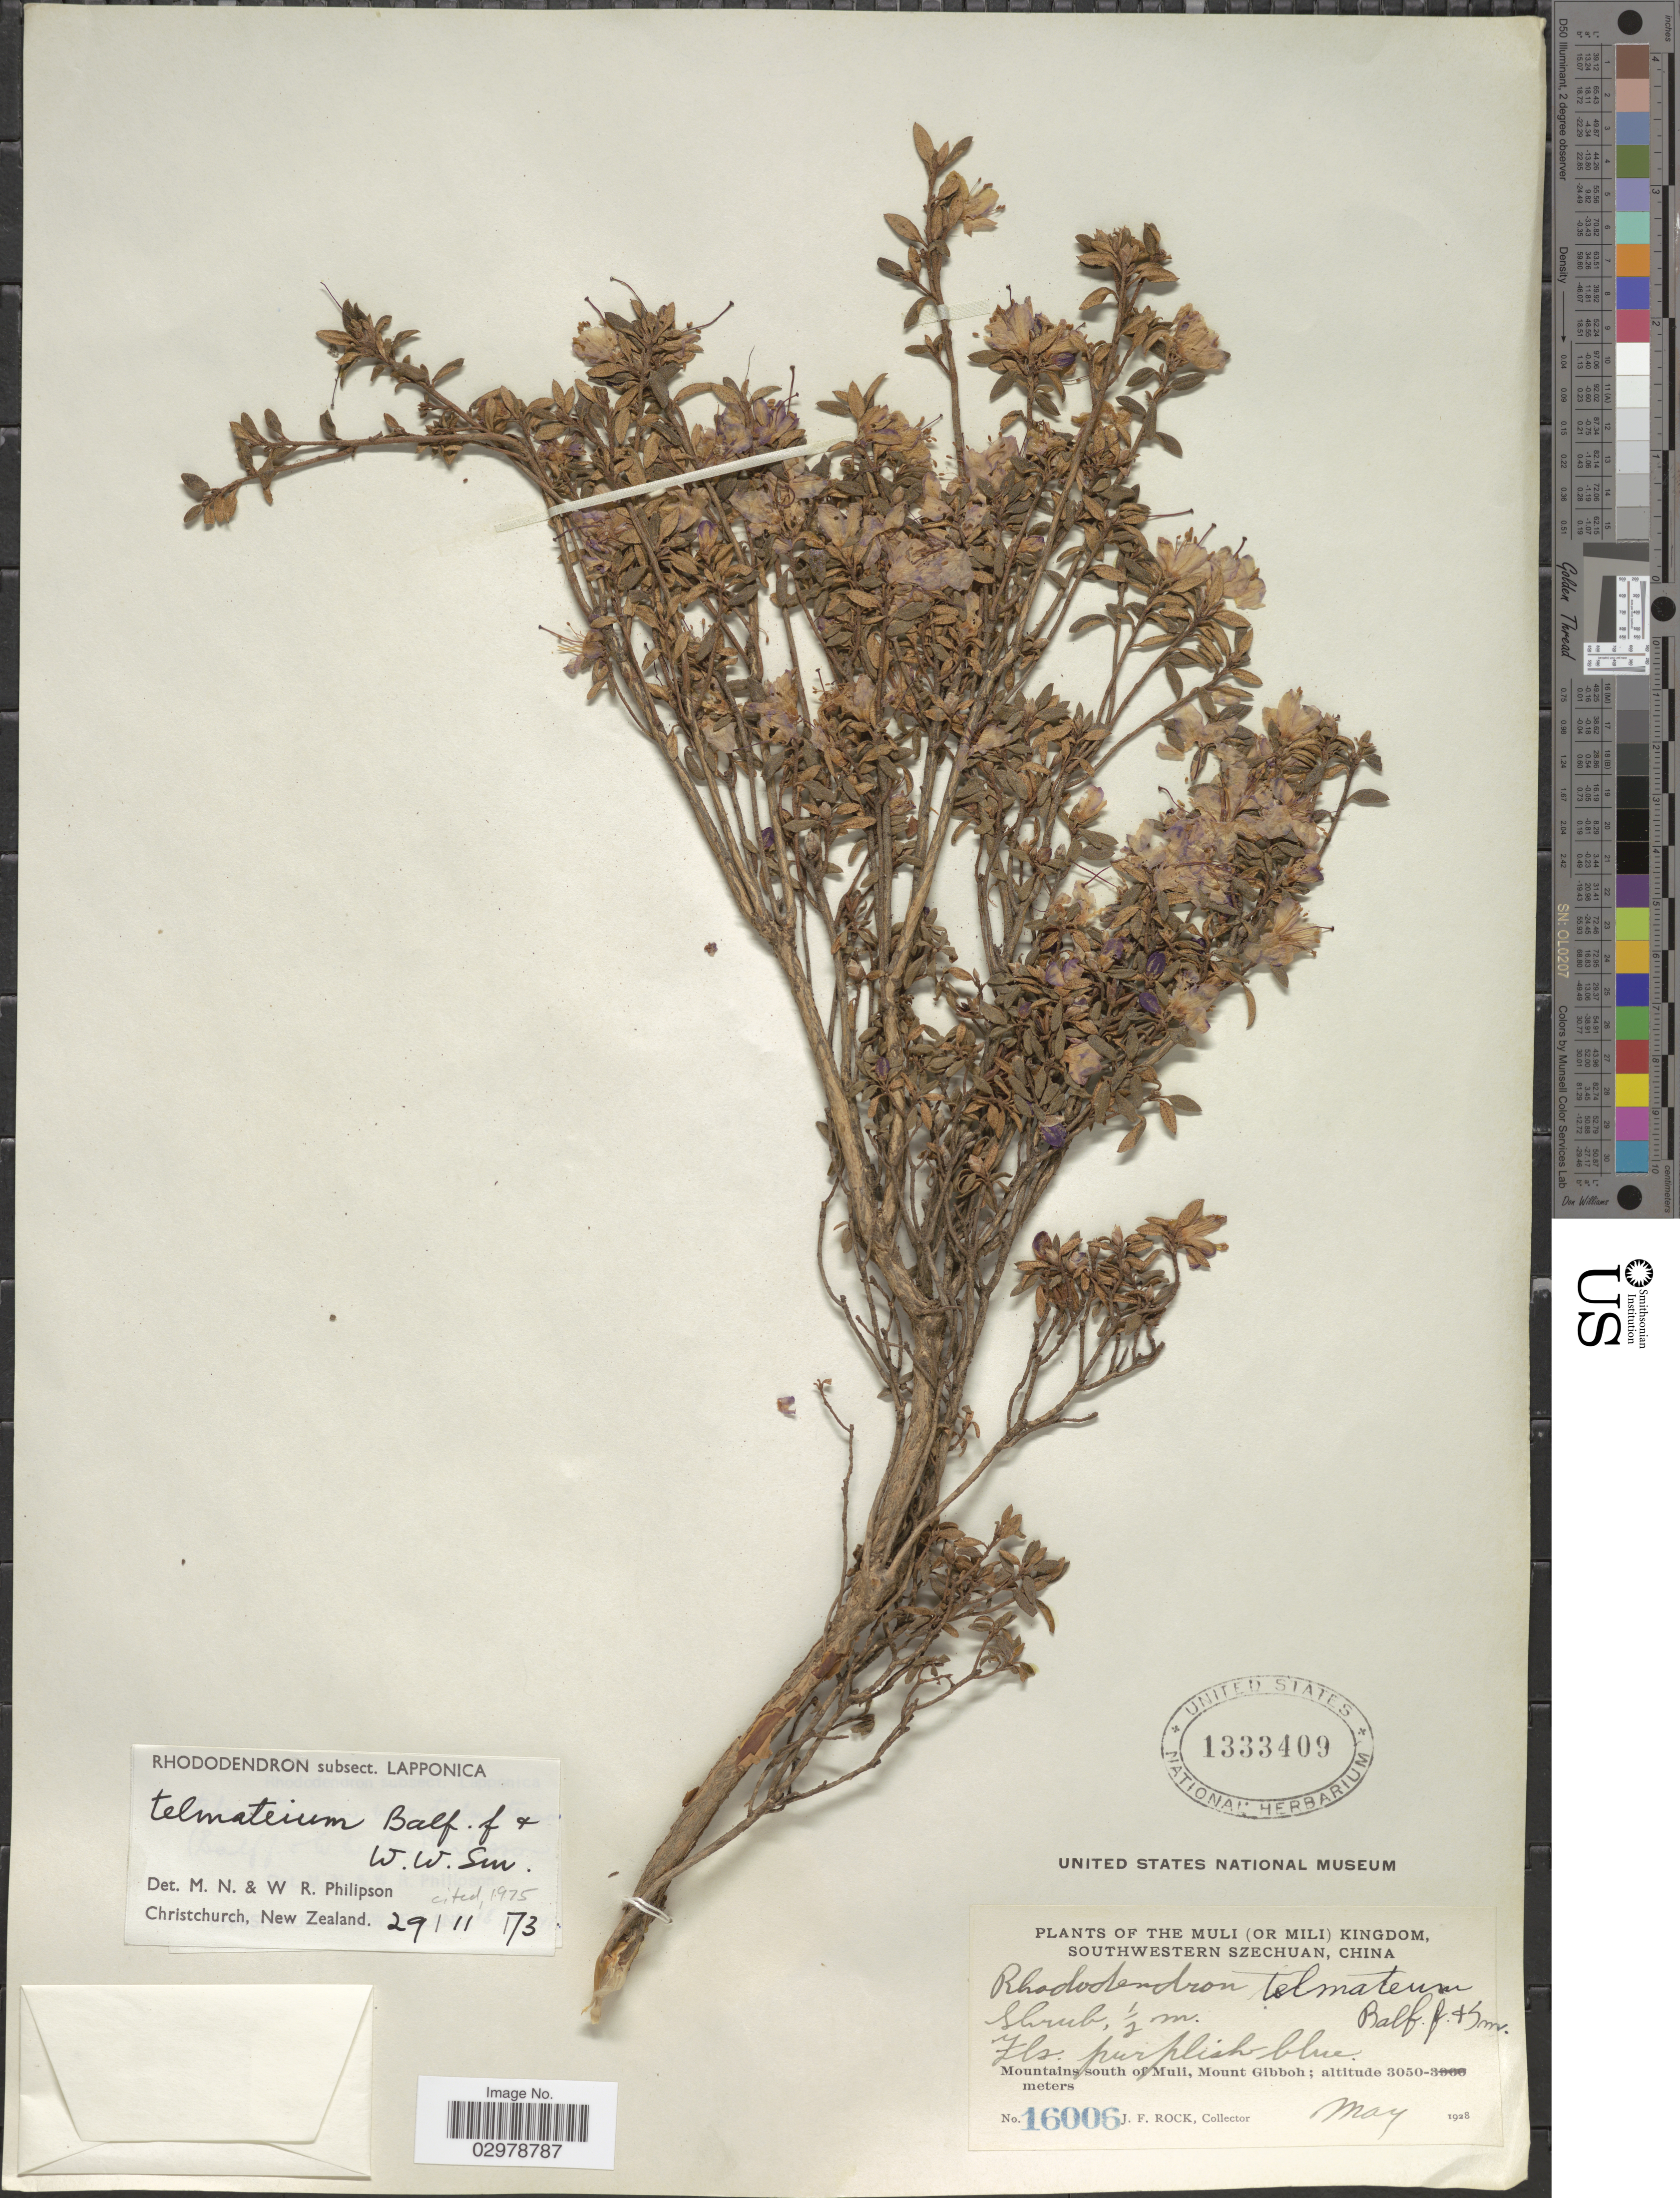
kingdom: Plantae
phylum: Tracheophyta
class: Magnoliopsida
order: Ericales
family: Ericaceae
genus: Rhododendron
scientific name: Rhododendron telmateium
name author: Balf. f. & W.W. Sm.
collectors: J. Rock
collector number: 16006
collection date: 1928-05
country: China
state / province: Sichuan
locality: The Muli (or Mili) Kingdom, Southwestern Szechuan. Mountains south of Muli, Mount Gibboh.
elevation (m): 3050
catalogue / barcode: US 1333409